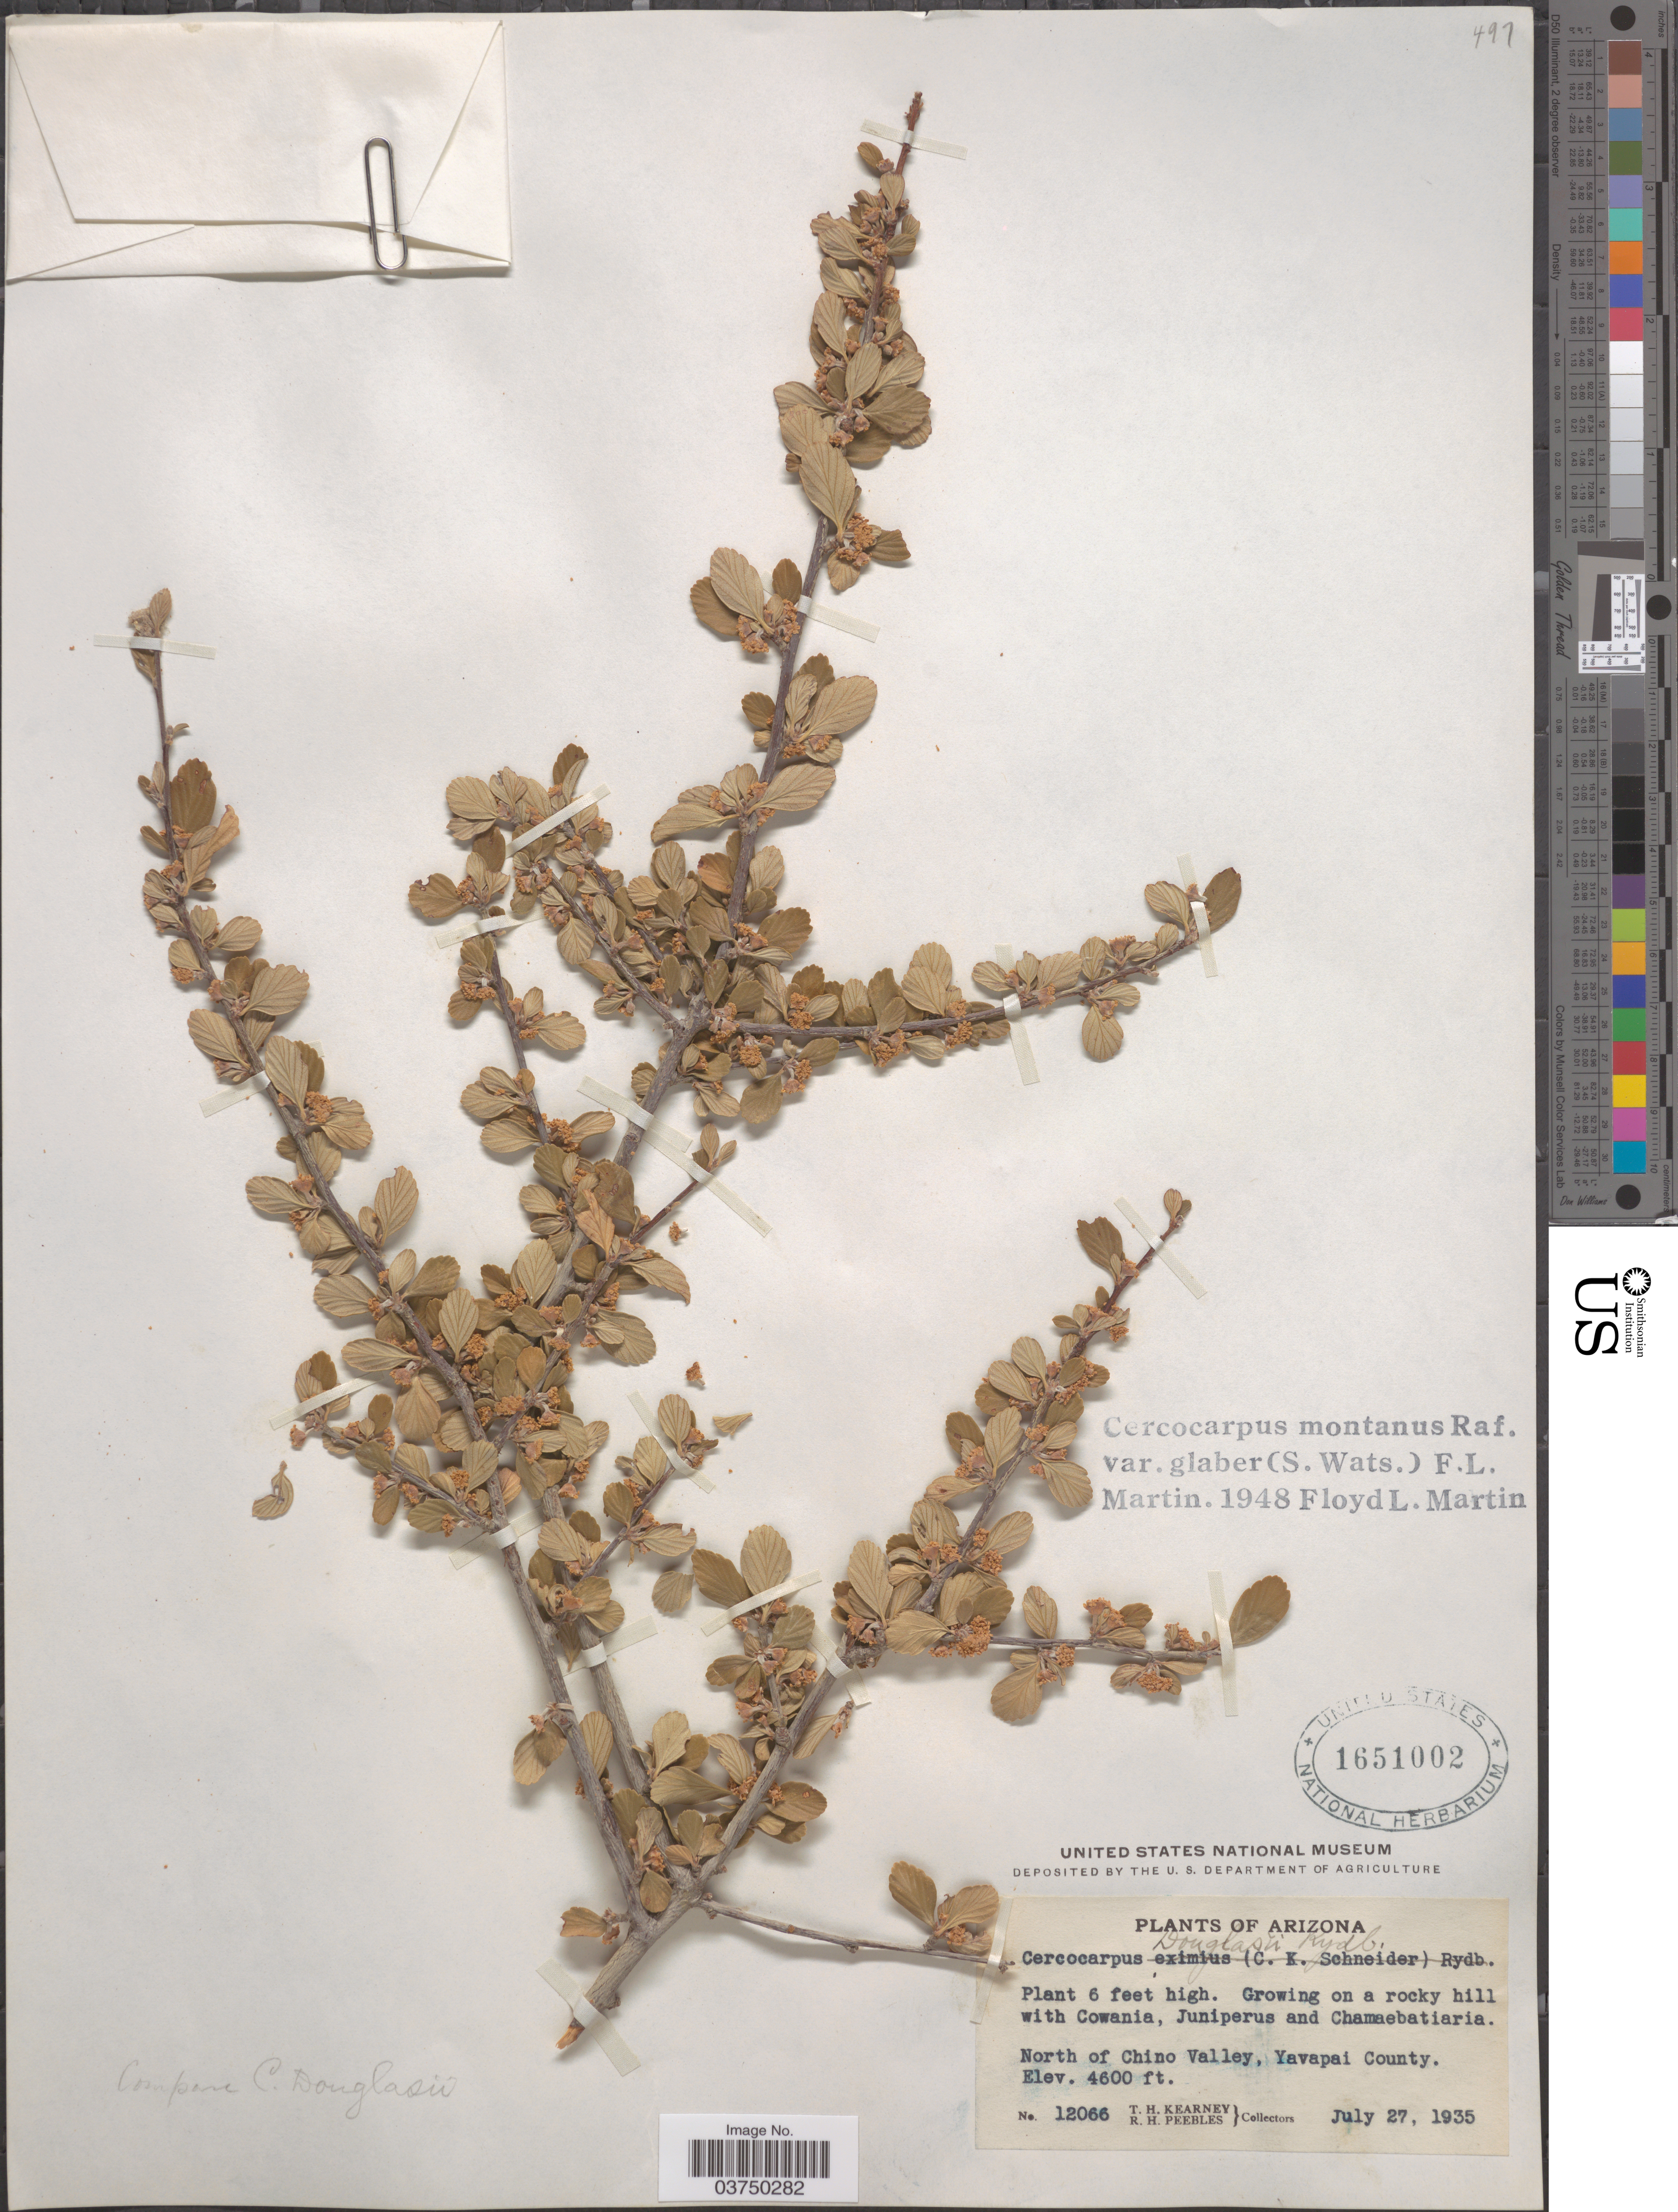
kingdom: Plantae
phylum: Tracheophyta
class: Magnoliopsida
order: Rosales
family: Rosaceae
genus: Cercocarpus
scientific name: Cercocarpus montanus var. glaber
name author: (S. Watson) F.L. Martin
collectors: T. H. Kearney & R. H. Peebles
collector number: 12066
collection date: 1935-07-27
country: United States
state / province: Arizona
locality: North of Chino Valley, Yavapai County.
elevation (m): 1402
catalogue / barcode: US 1651002